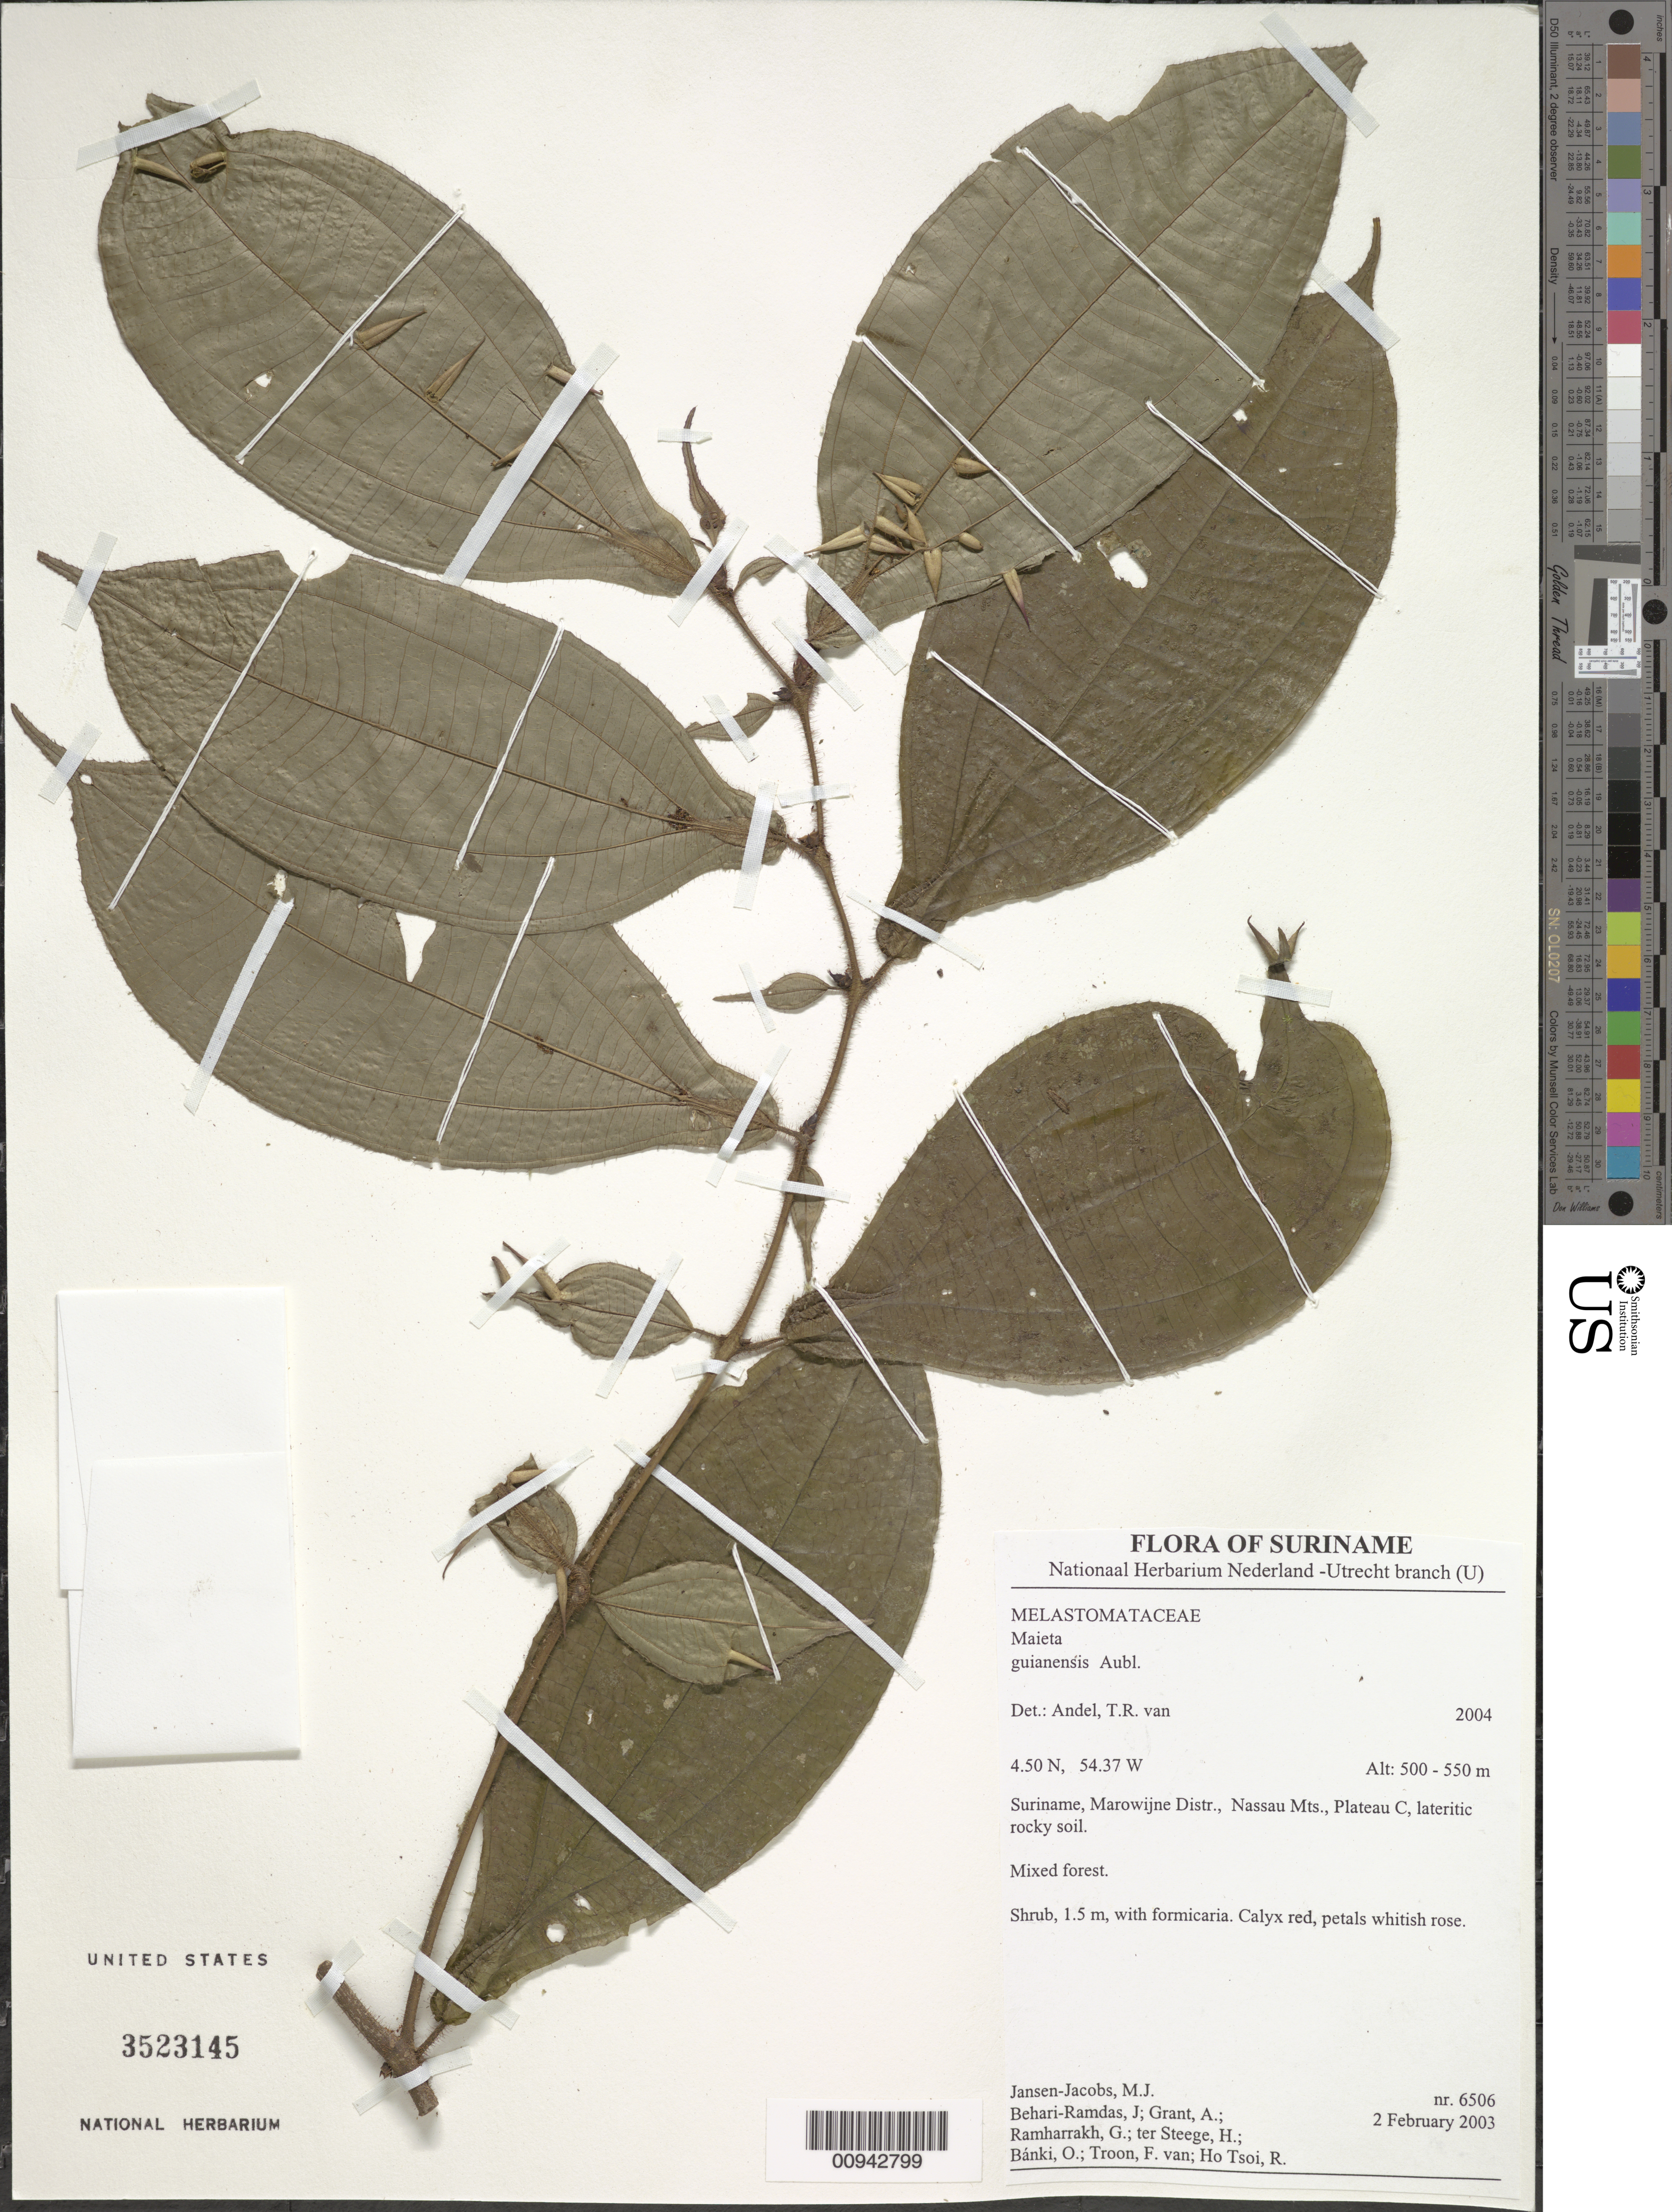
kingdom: Plantae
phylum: Tracheophyta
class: Magnoliopsida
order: Myrtales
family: Melastomataceae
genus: Maieta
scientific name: Maieta guianensis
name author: Aubl.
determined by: Andel, Tinde R. van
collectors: M. J. Jansen-Jacobs, J. Behari-Ramdas, A. Grant, G. Ramharrakh, H. ter Steege, O. Bánki, F. Van Troon & R. Ho Tsoi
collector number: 6506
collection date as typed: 2-Feb-03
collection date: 2003-02-02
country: Suriname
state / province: Marowijne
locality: Nassau Mts., Plateau C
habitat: Lateritic rocky soil. Mixed forest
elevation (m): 500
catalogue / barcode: US 3523145